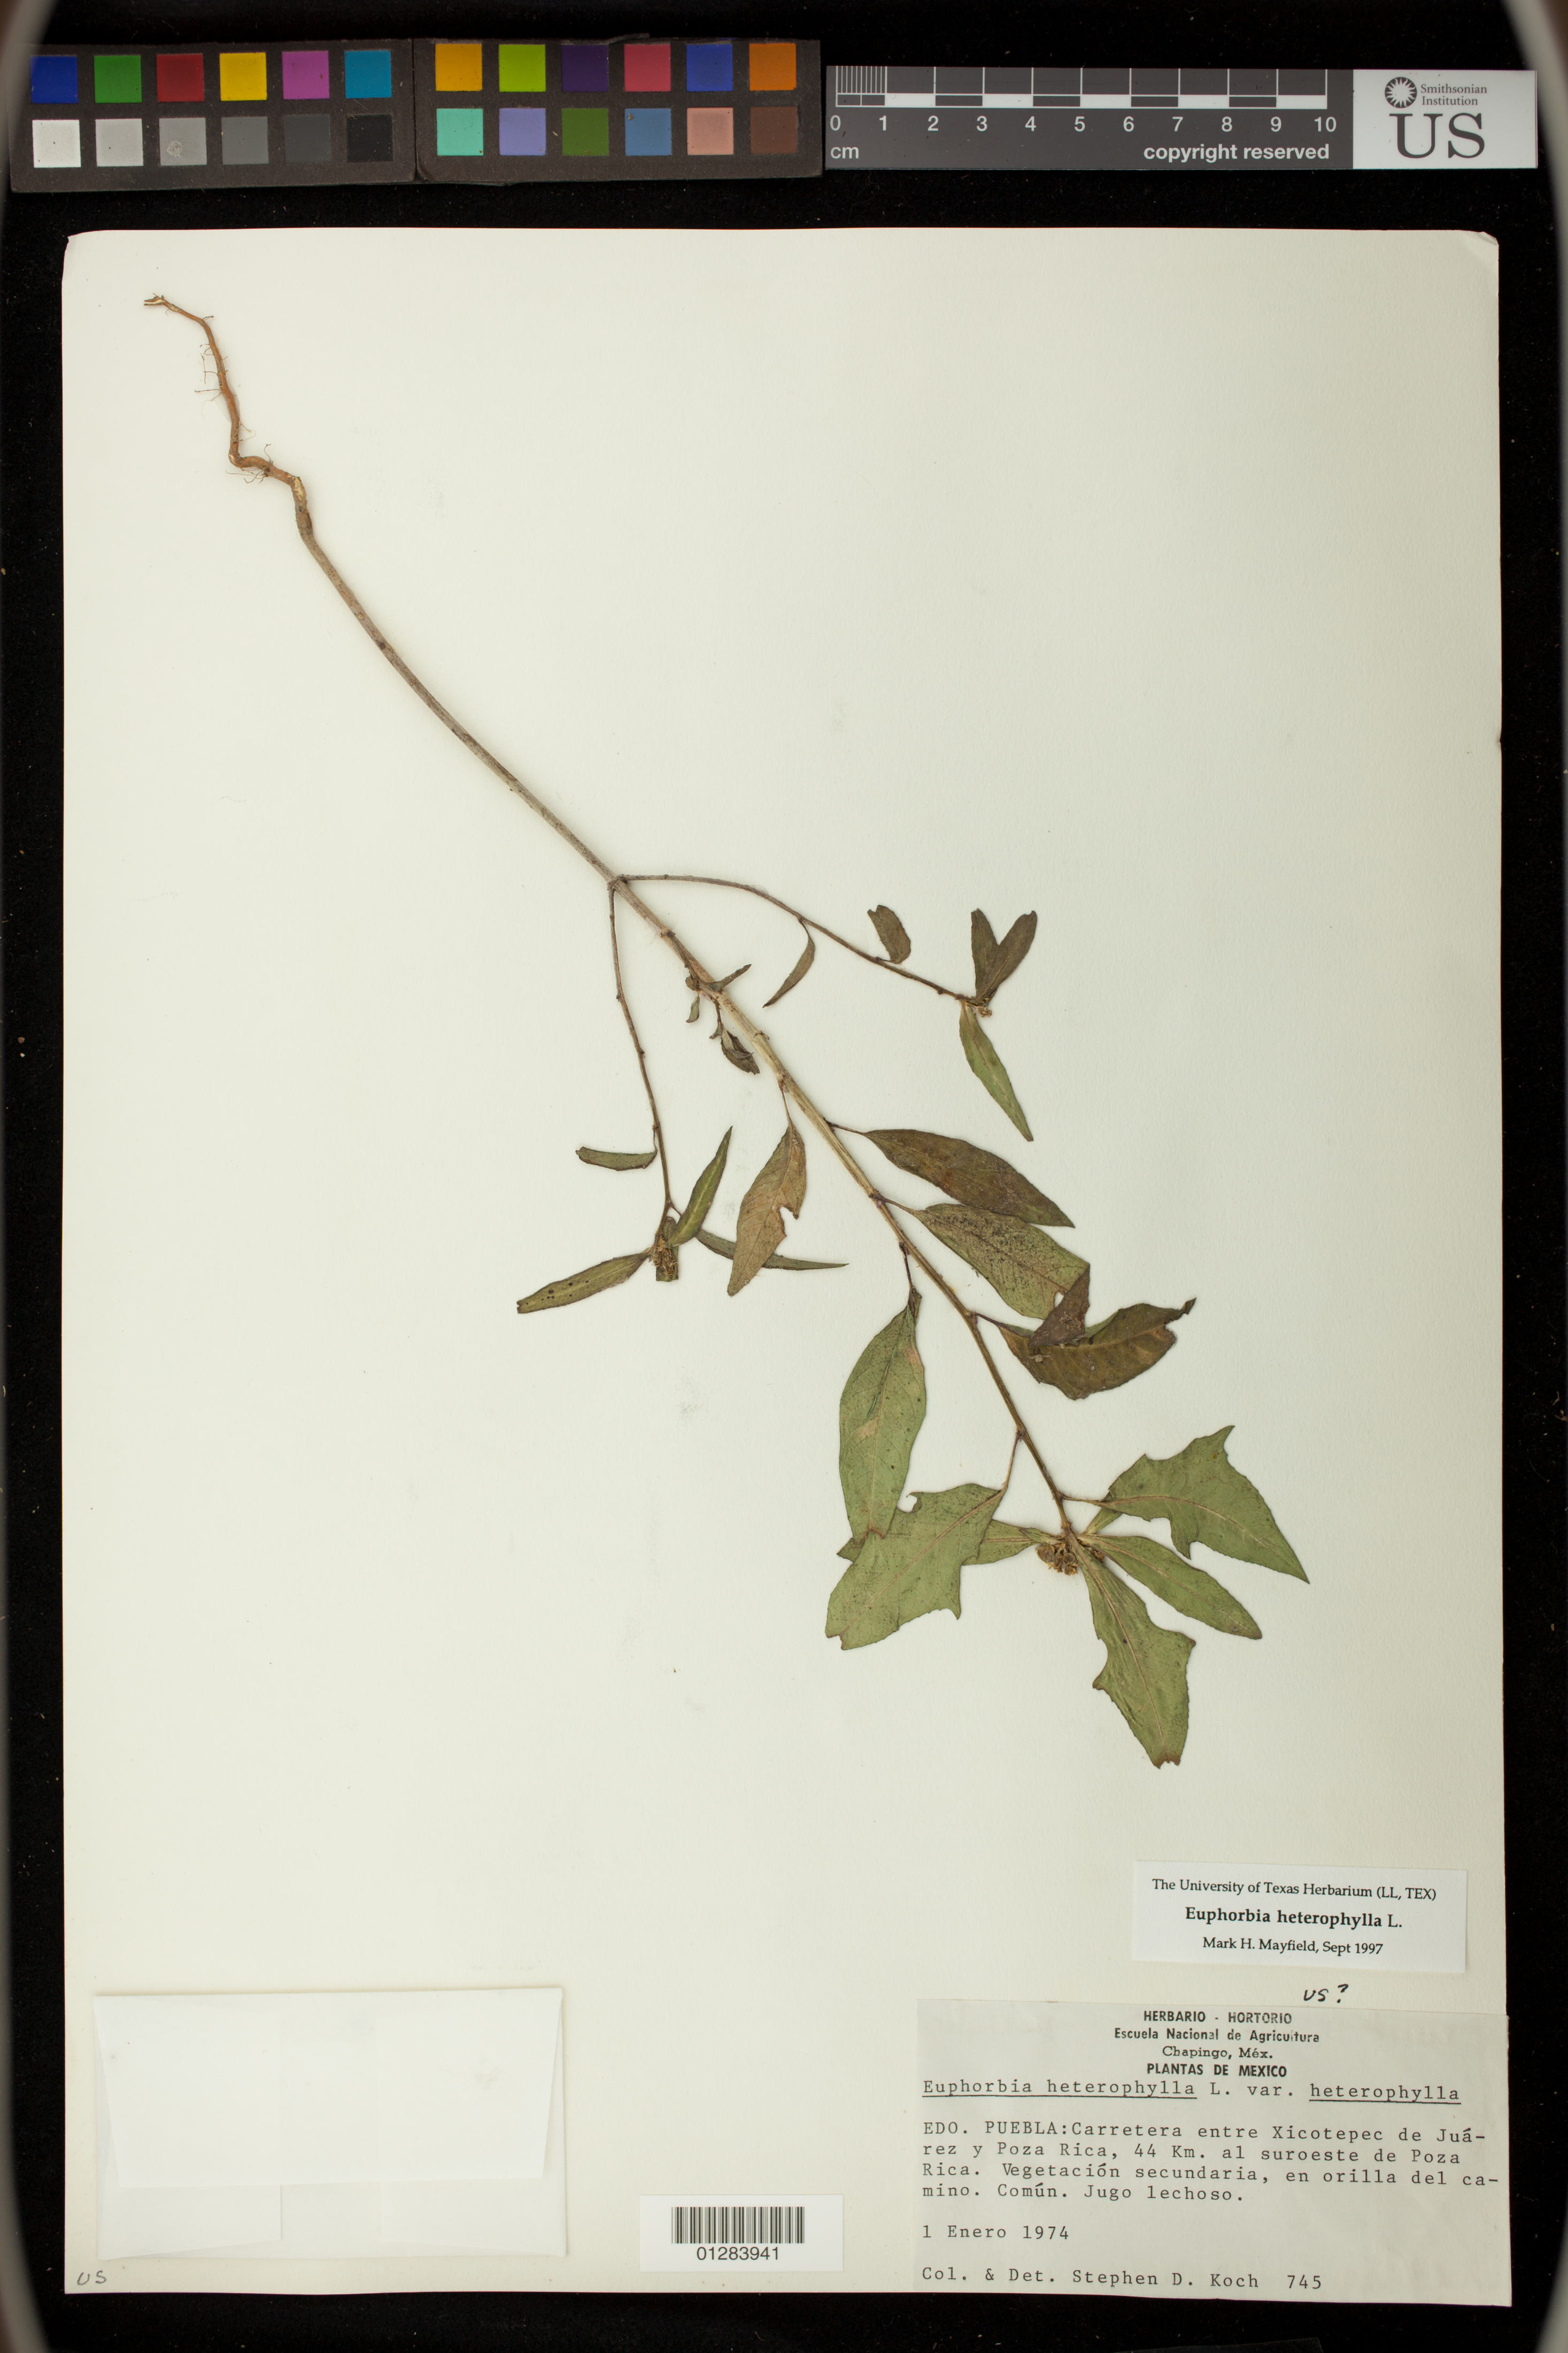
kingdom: Plantae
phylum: Tracheophyta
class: Magnoliopsida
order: Malpighiales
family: Euphorbiaceae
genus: Euphorbia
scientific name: Euphorbia heterophylla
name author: L.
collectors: S. D. Koch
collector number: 745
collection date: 1974-01-01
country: Mexico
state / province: Puebla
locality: Carretera entre Xicotepac de Juarez y Poza Rica, 44 Km. al suroeste de Poza Rica.